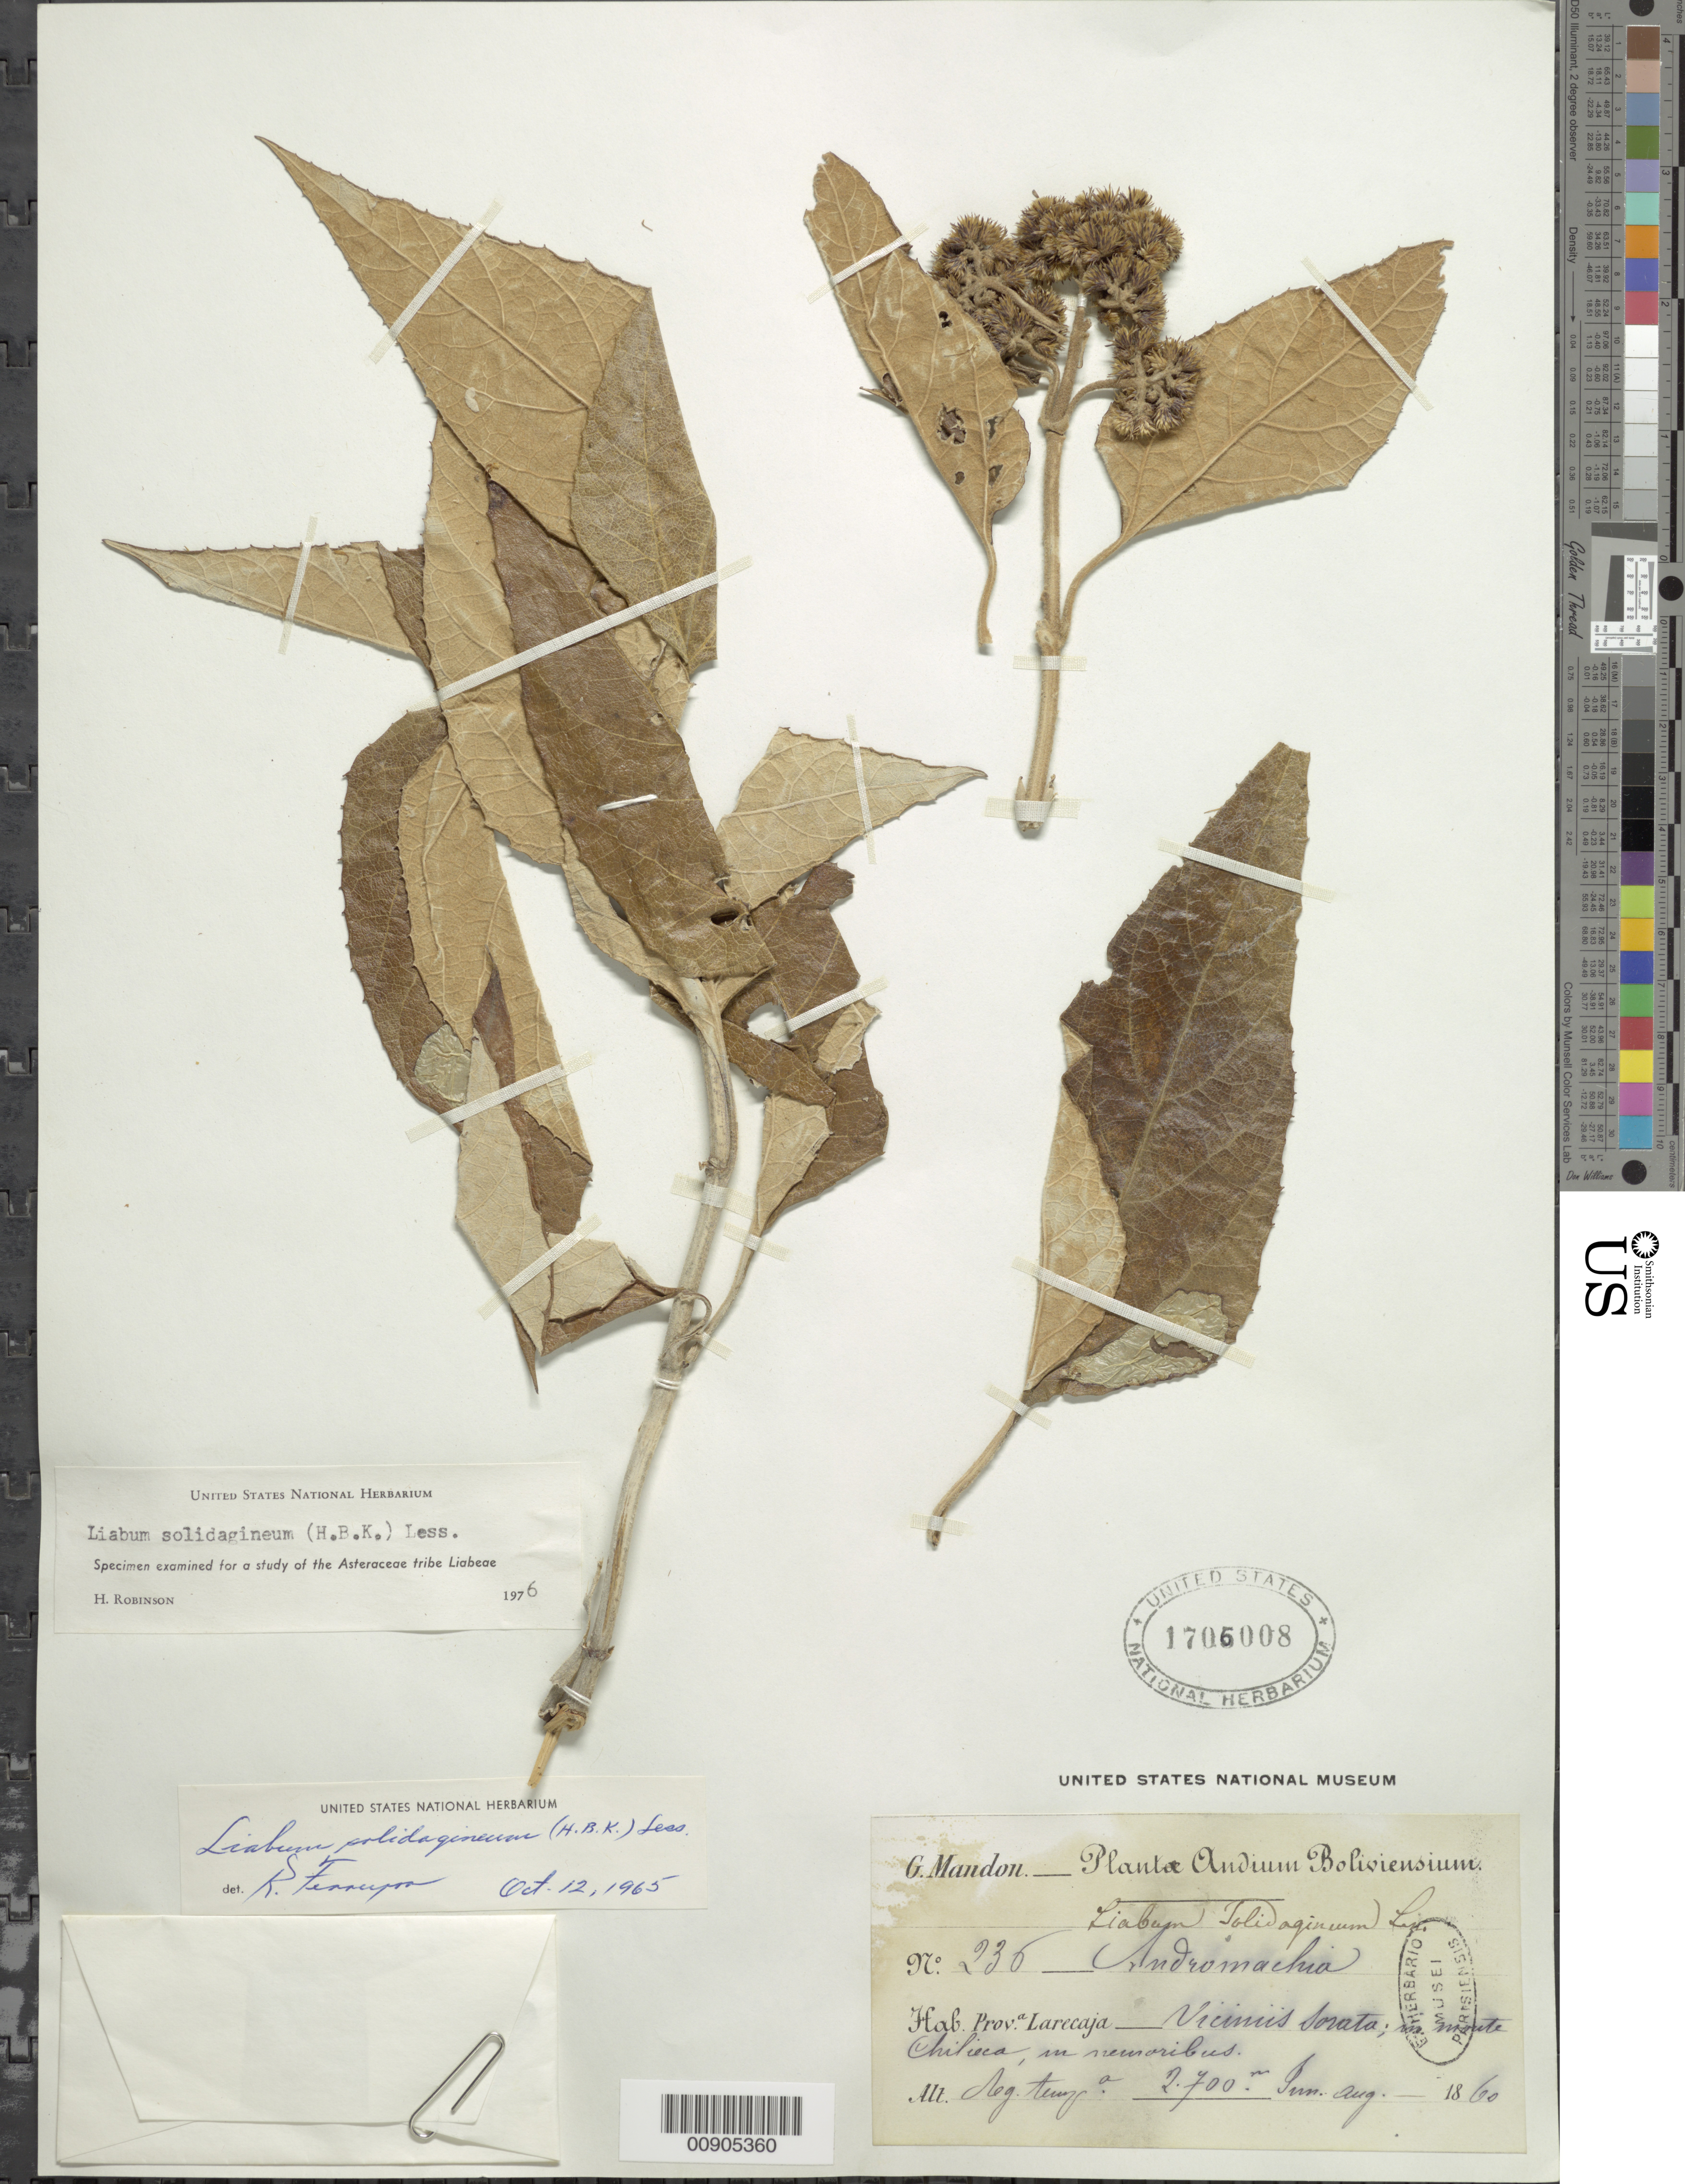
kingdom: Plantae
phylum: Tracheophyta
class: Magnoliopsida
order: Asterales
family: Asteraceae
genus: Liabum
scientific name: Liabum solidagineum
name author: (Kunth) Less.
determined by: Robinson, Harold E., (US)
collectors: G. Mandon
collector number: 236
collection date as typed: August 1860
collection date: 1860-08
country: Bolivia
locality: Prov. Larecaja, vic. Sorata, monte Chilieca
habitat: Nemoribus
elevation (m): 2700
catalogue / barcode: US 1706008